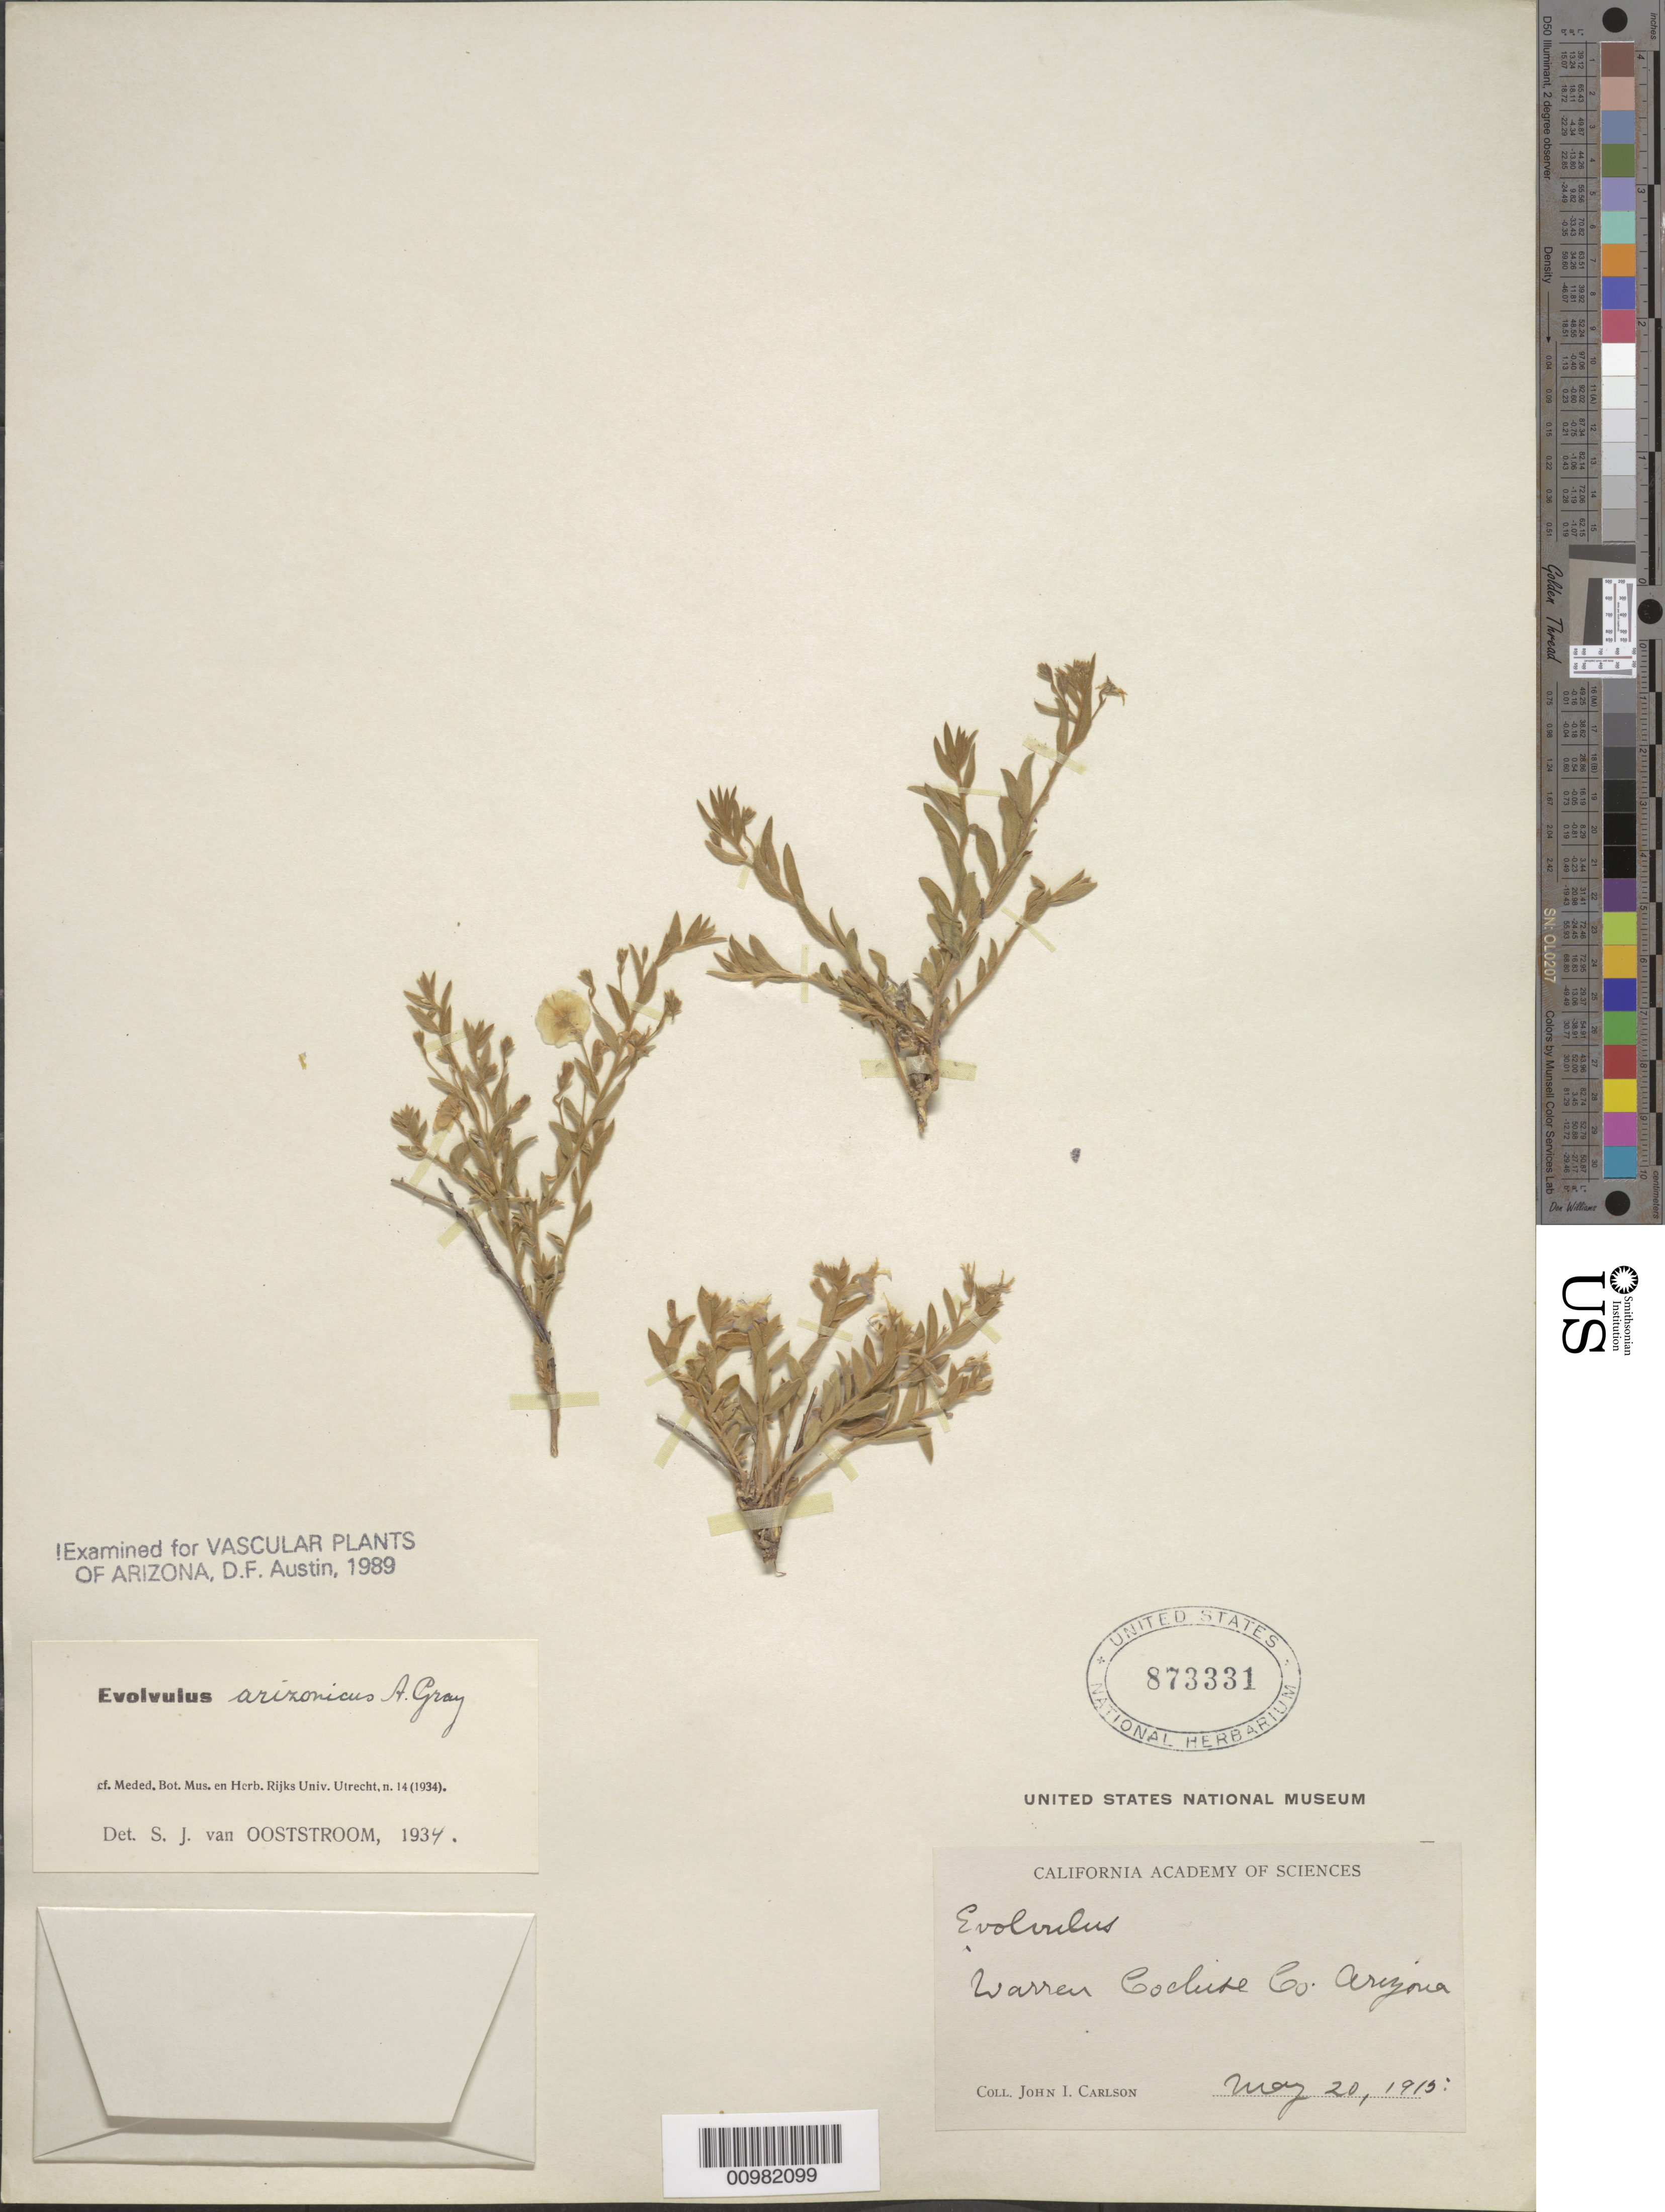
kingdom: Plantae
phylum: Tracheophyta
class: Magnoliopsida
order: Solanales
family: Convolvulaceae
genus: Evolvulus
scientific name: Evolvulus arizonicus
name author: A. Gray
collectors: J. Carlson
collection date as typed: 20 May 1915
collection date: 1915-05-20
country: United States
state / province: Arizona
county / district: Cochise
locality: Warren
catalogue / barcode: US 873331